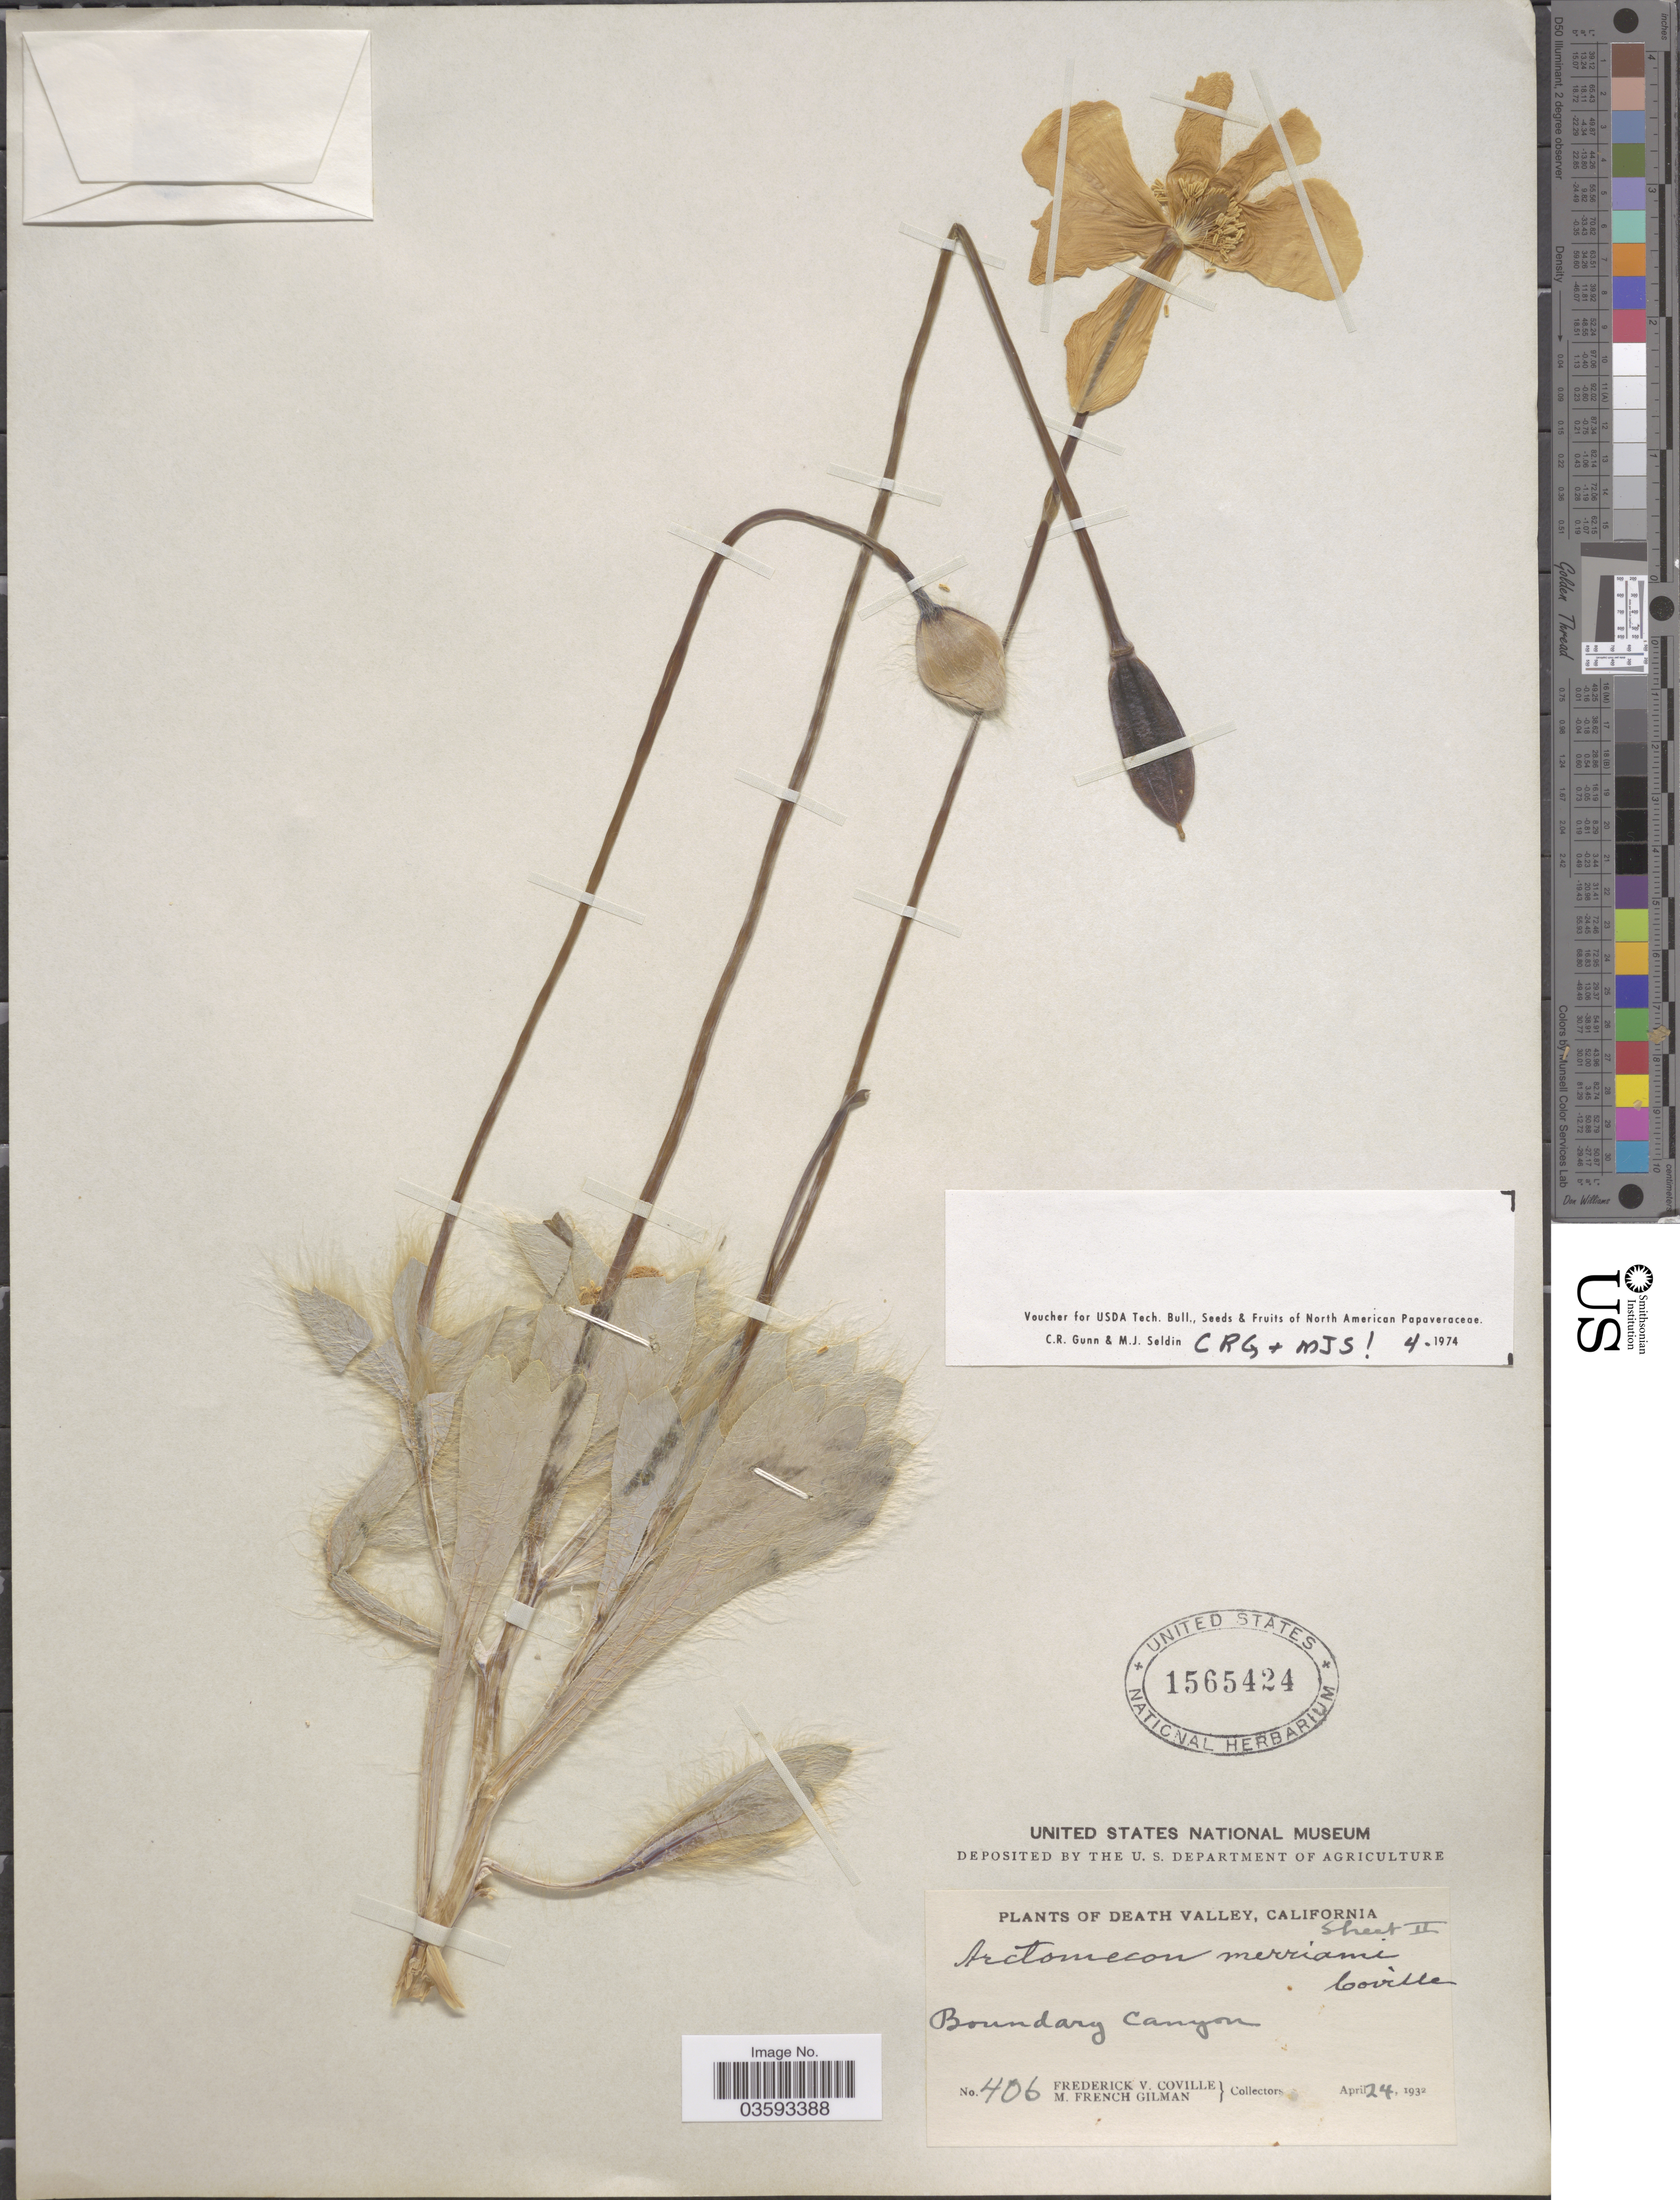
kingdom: Plantae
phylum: Tracheophyta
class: Magnoliopsida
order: Ranunculales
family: Papaveraceae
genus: Arctomecon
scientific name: Arctomecon merriamii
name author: Coville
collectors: F. V. Coville & M. F. Gilman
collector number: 406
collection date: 1932-04-24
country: United States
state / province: California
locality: Death Valley, Boundary Canyon.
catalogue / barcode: US 1565424